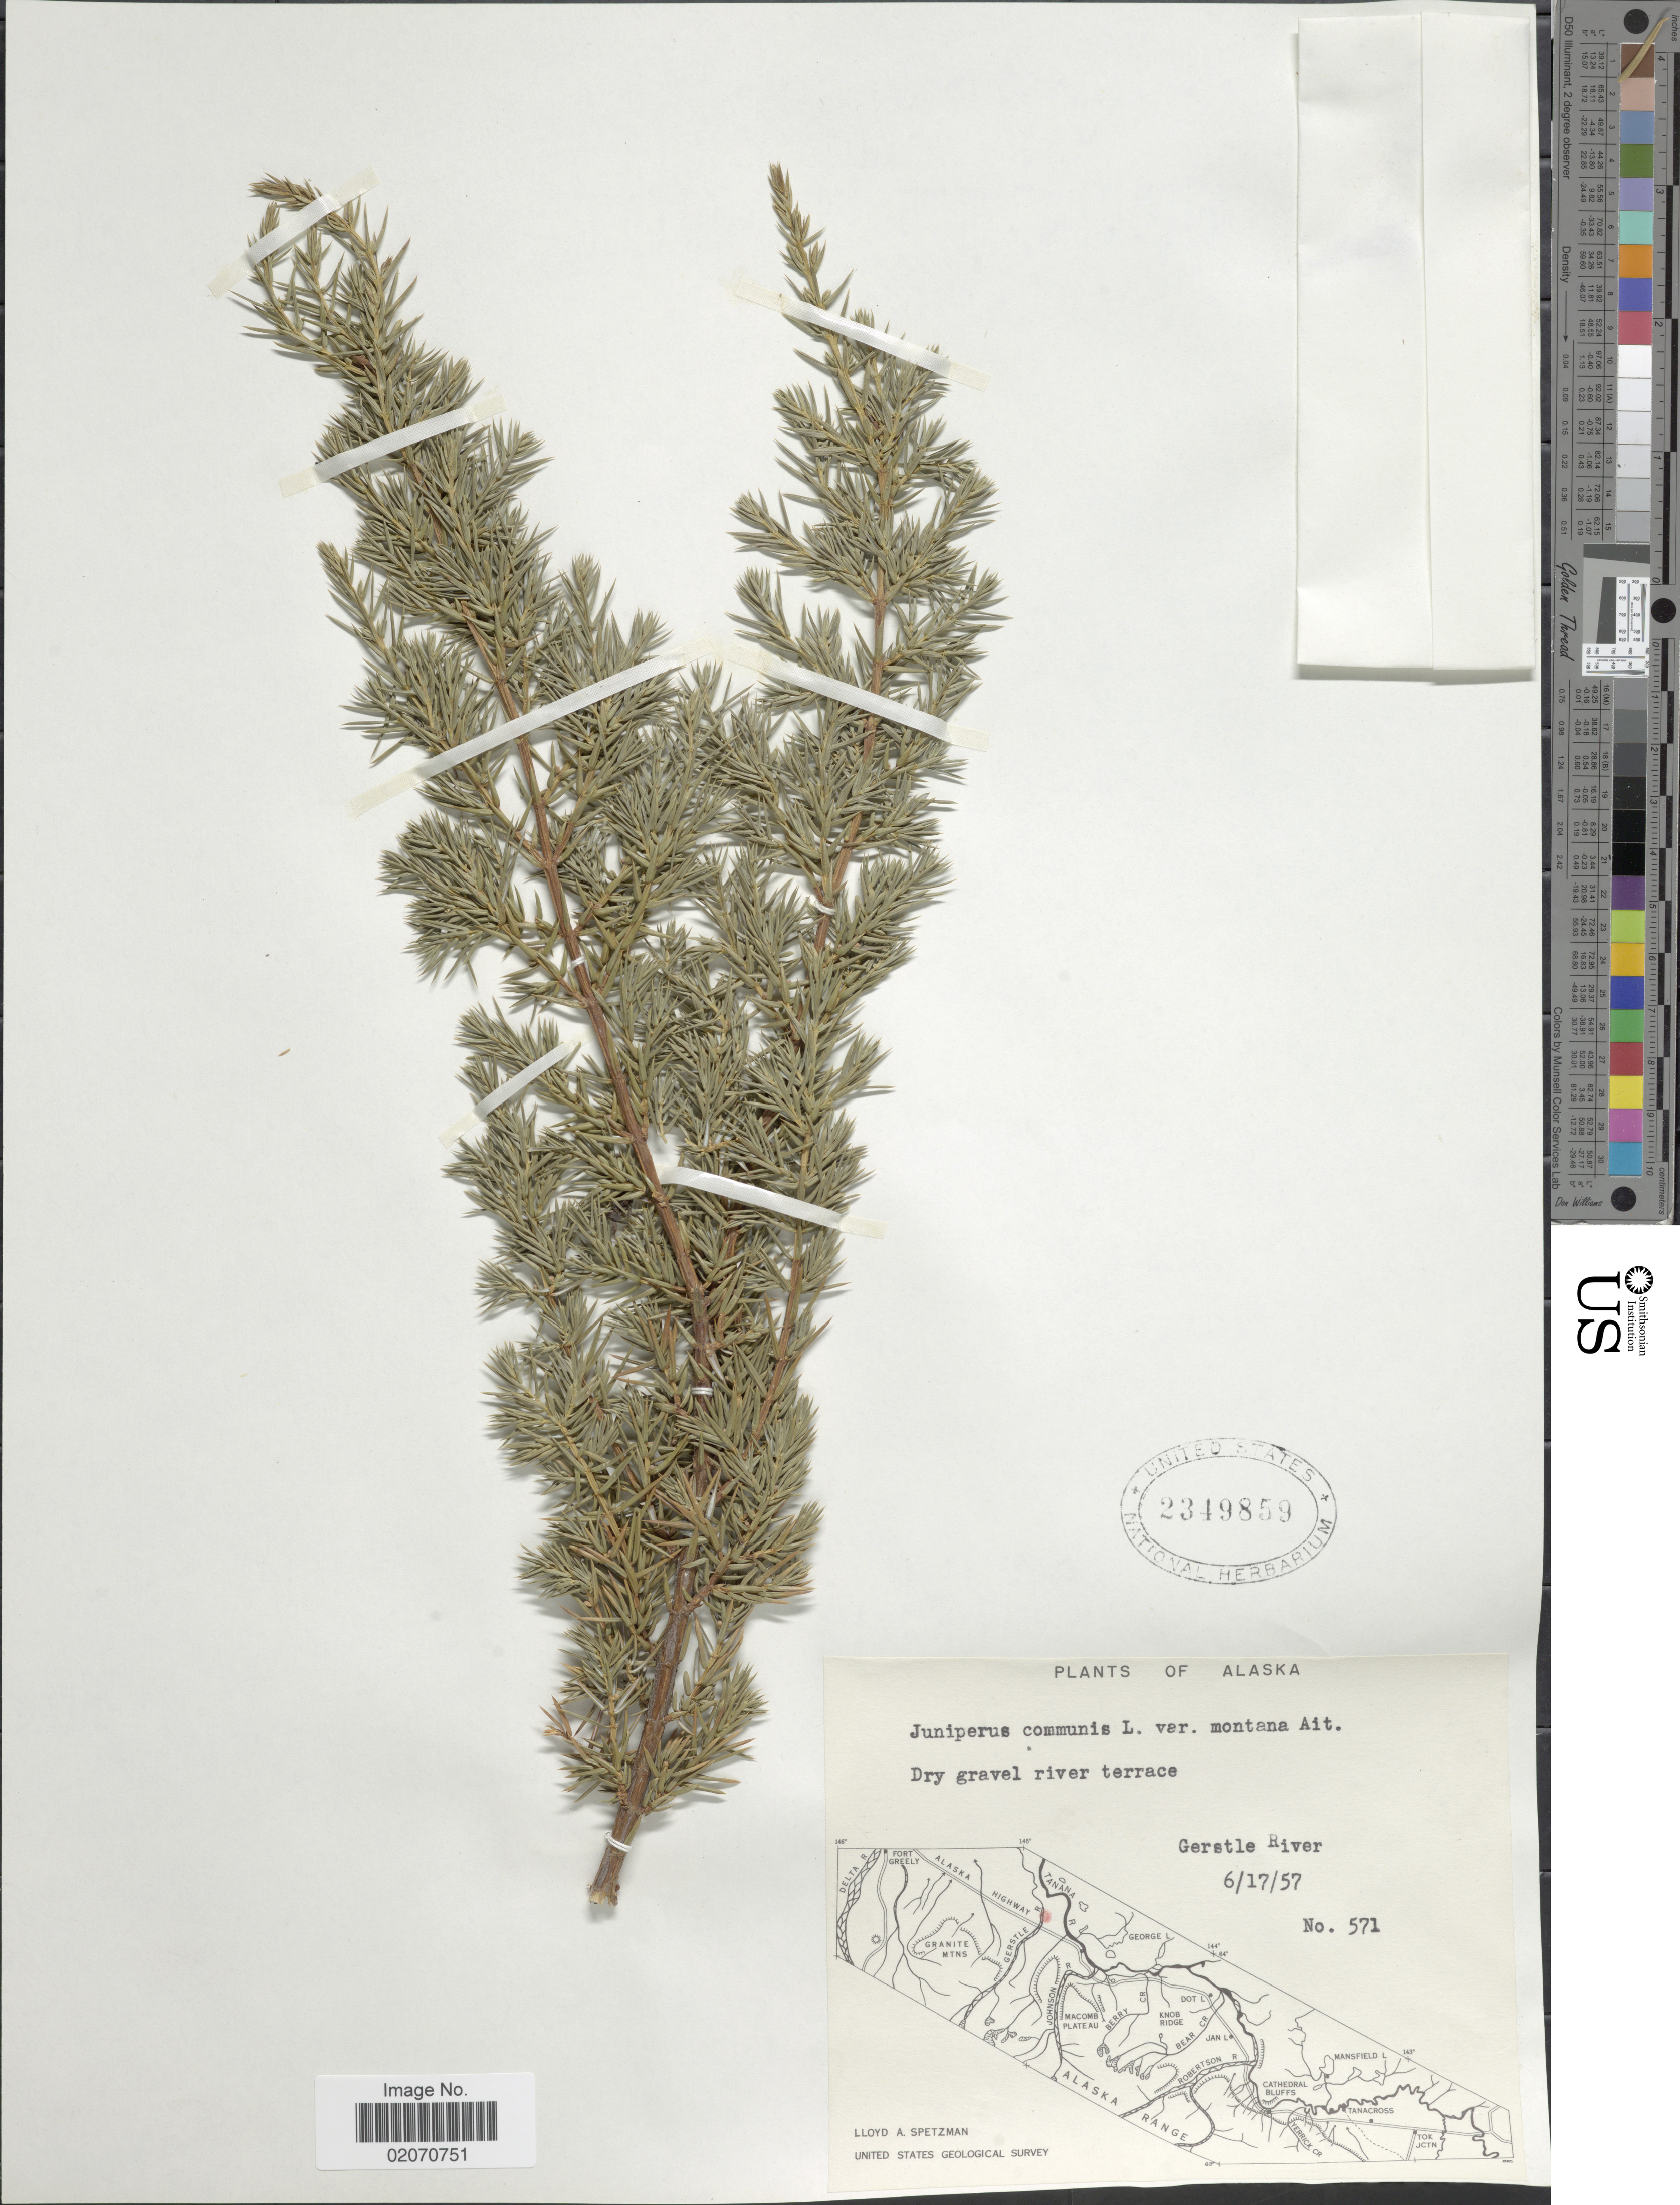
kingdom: Plantae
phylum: Tracheophyta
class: Pinopsida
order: Pinales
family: Cupressaceae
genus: Juniperus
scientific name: Juniperus communis subsp. nana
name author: (Willd.) Syme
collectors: L. Spetzman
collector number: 571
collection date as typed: Transcribed d/m/y: 17/6/57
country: United States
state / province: Alaska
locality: Gerstle River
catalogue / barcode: US 2349859